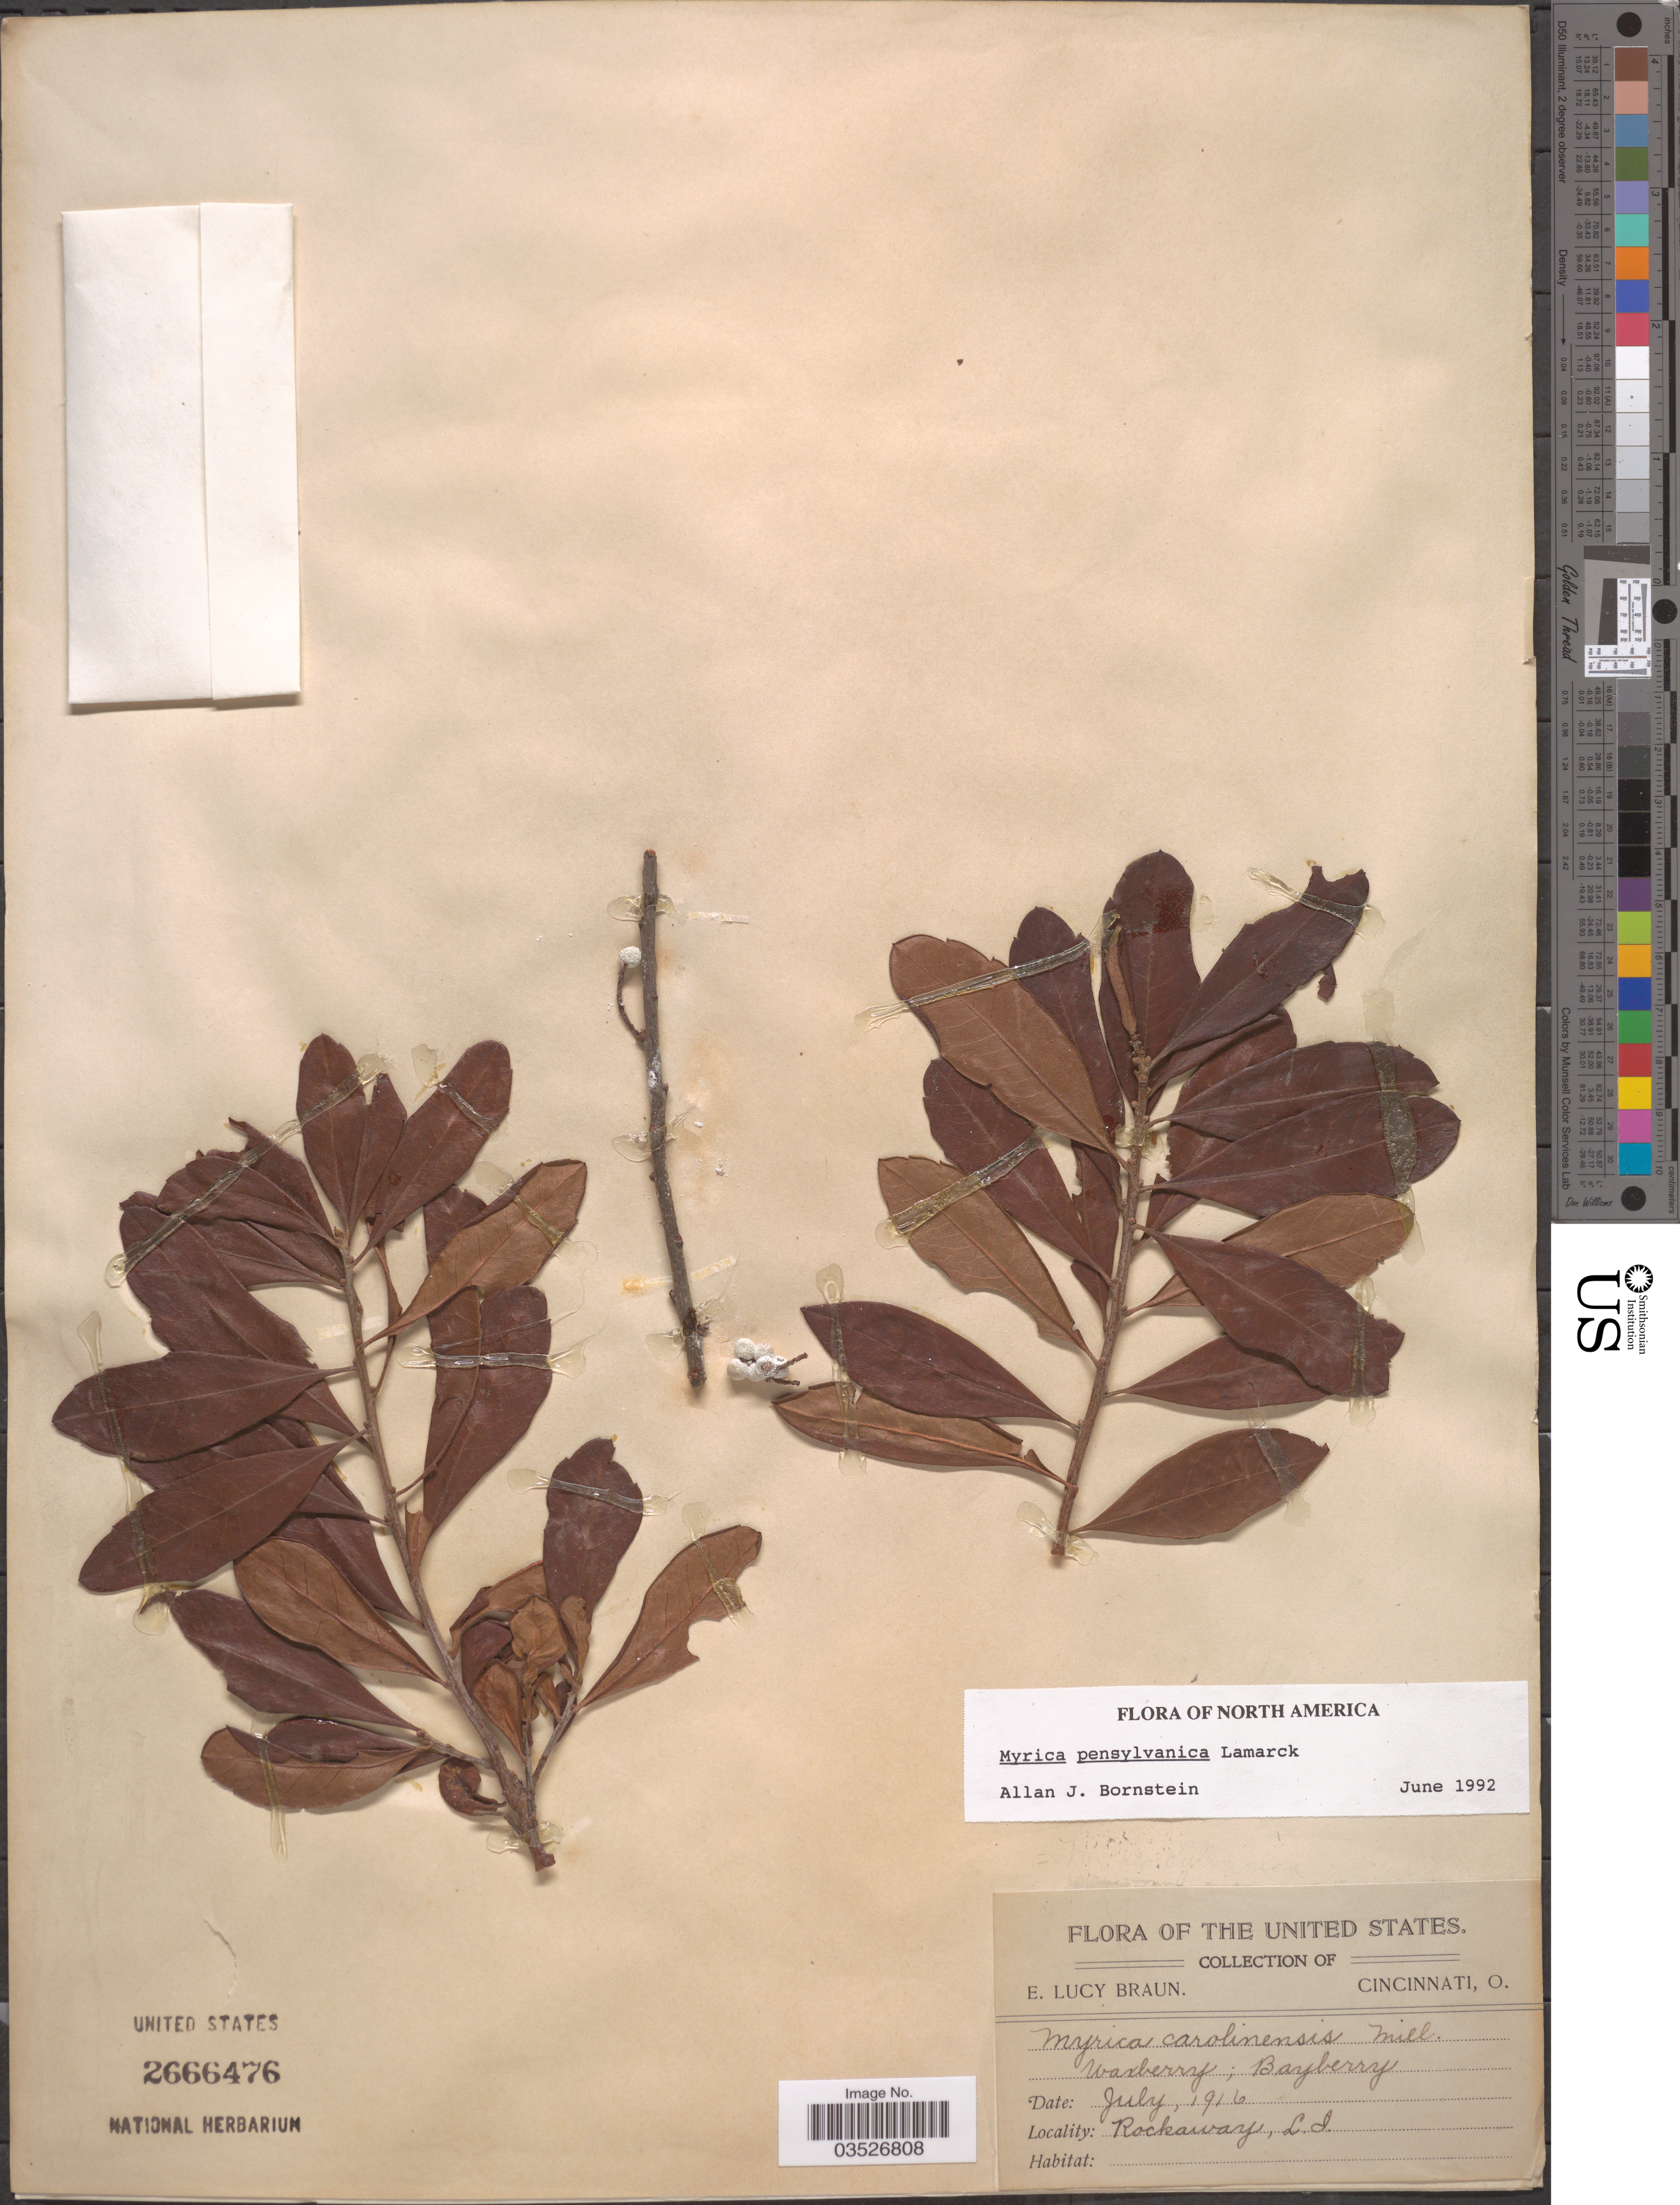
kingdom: Plantae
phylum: Tracheophyta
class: Magnoliopsida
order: Fagales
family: Myricaceae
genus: Morella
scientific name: Morella pensylvanica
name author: (Mirb.) Kartesz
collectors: E. L. Braun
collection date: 1916-07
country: United States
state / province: New York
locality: Rockaway, L.I.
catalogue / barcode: US 2666476